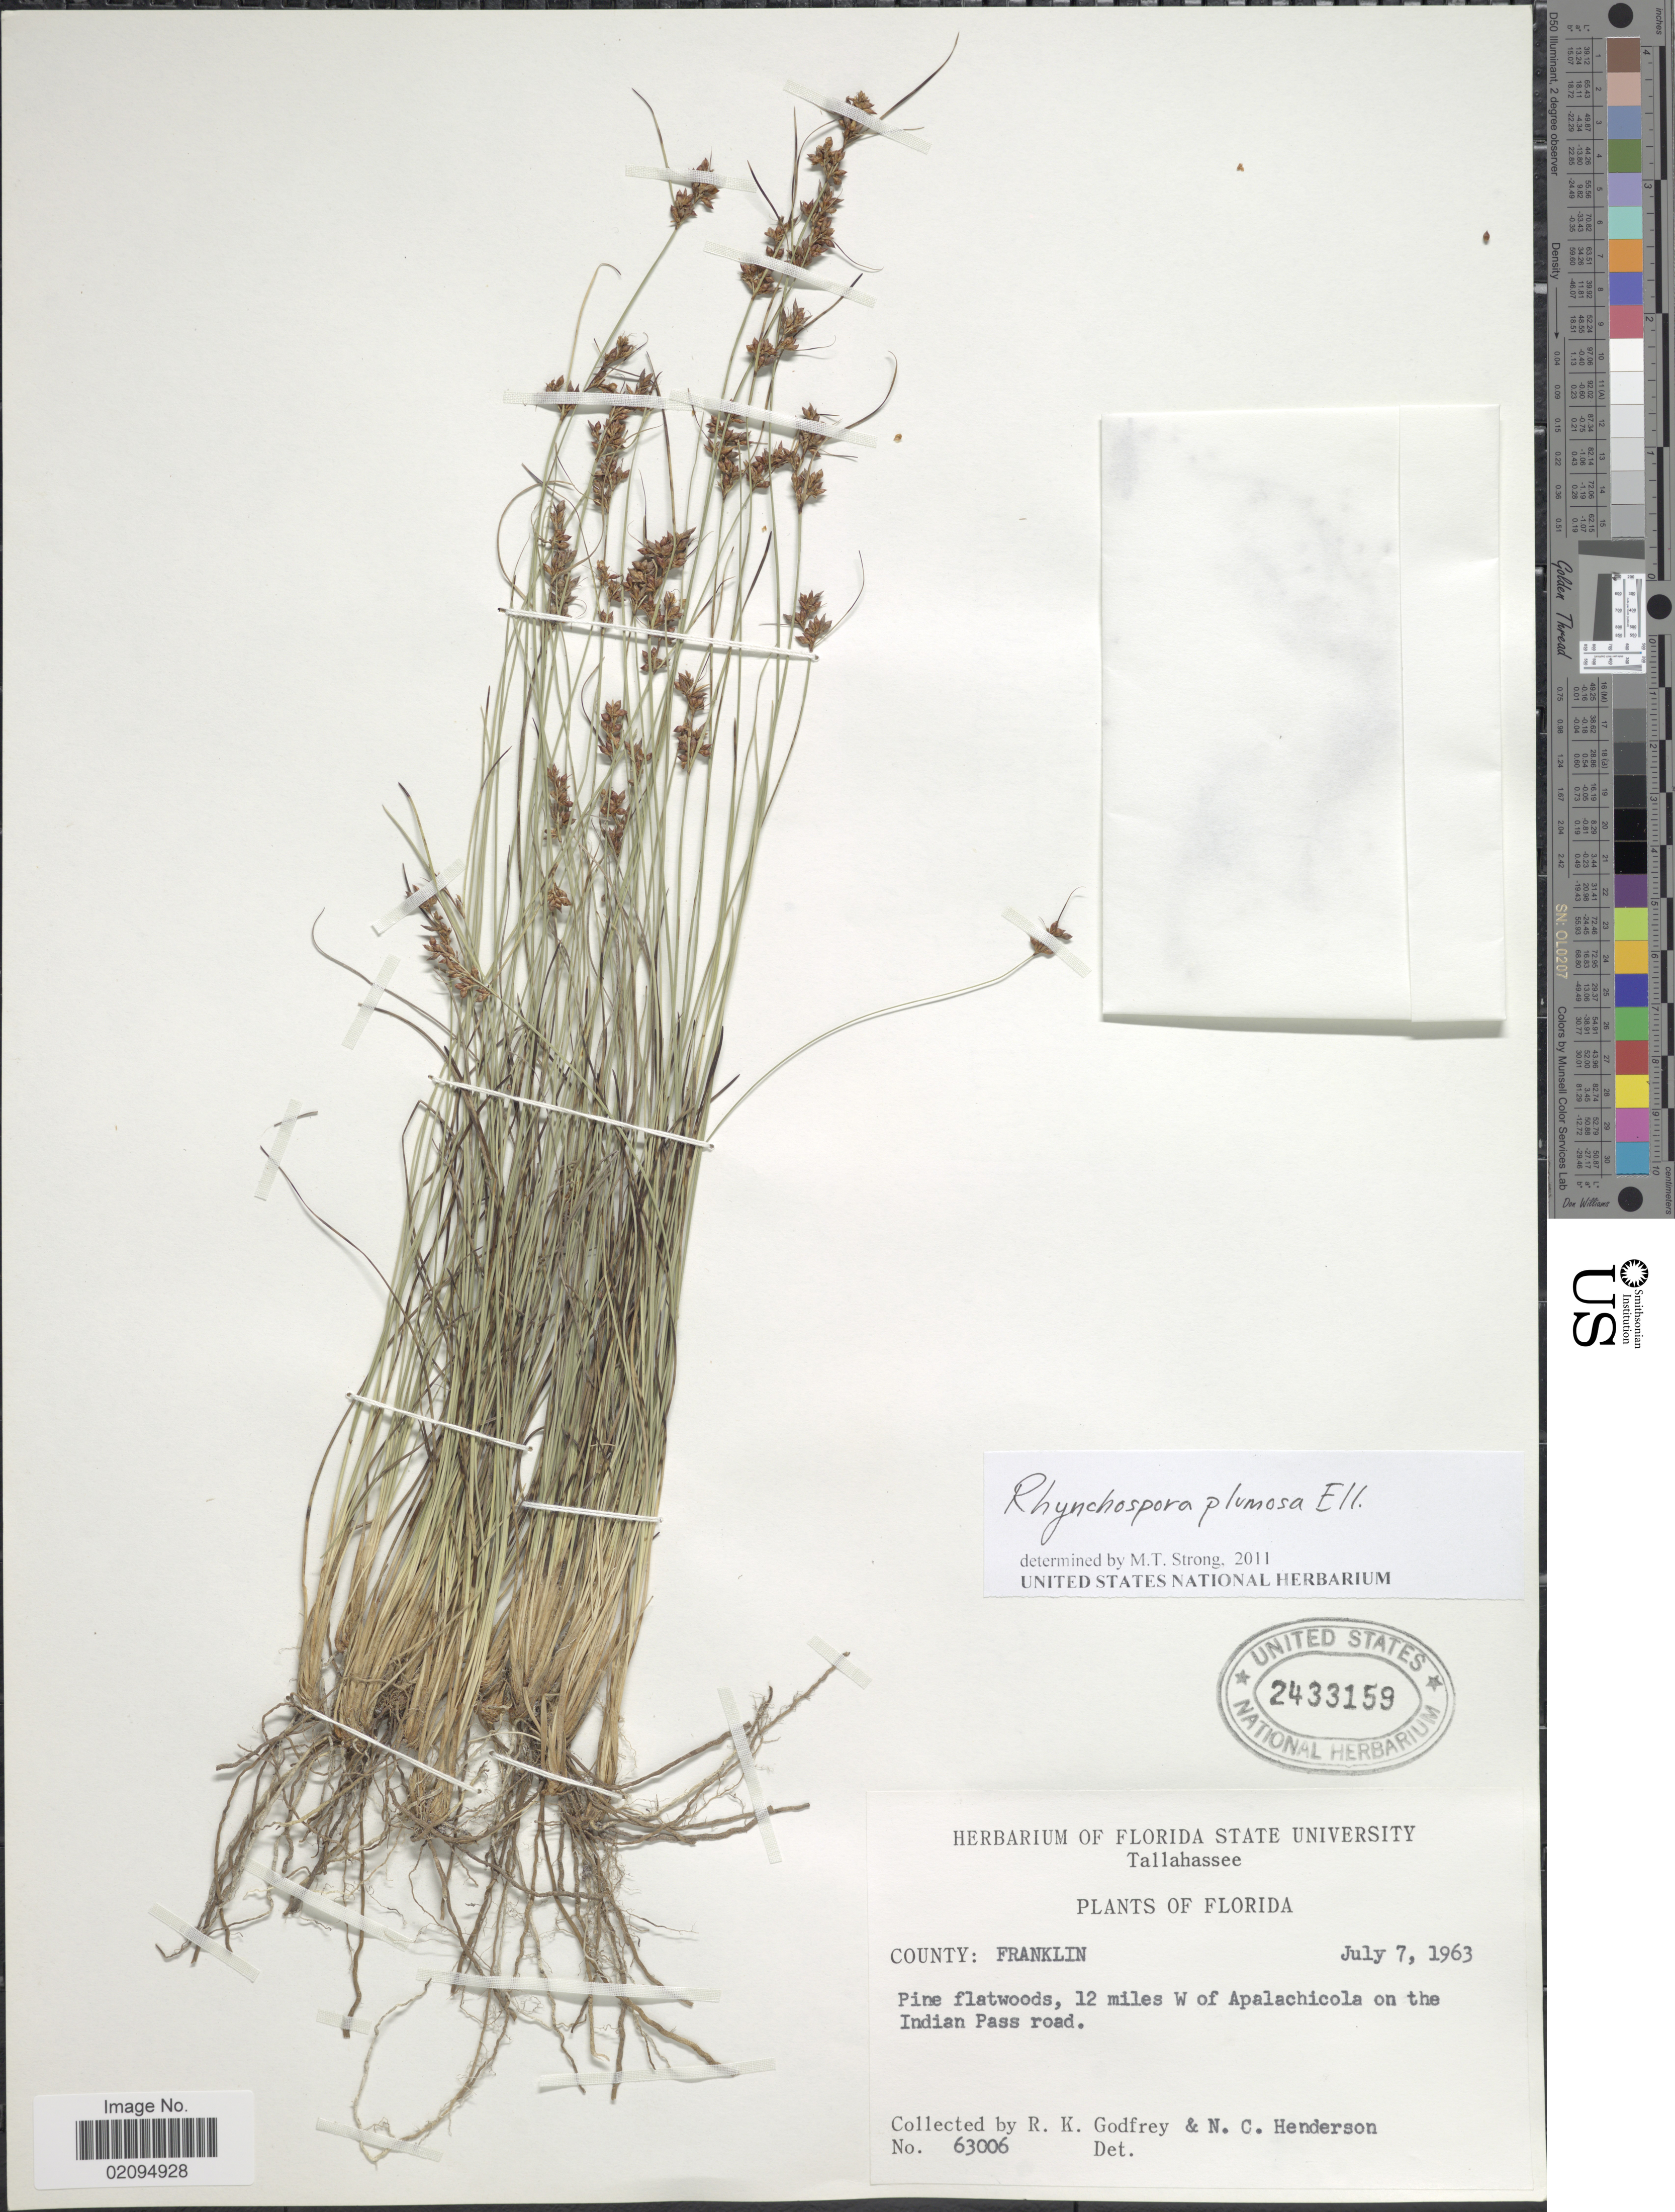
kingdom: Plantae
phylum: Tracheophyta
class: Liliopsida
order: Poales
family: Cyperaceae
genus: Rhynchospora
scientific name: Rhynchospora plumosa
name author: Elliott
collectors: R. K. Godfrey & N. C. Henderson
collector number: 63006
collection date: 1963-07-07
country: United States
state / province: Florida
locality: County: Franklin, 2 miles W of Apalachicola on the Indian Pass Road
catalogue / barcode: US 2433159